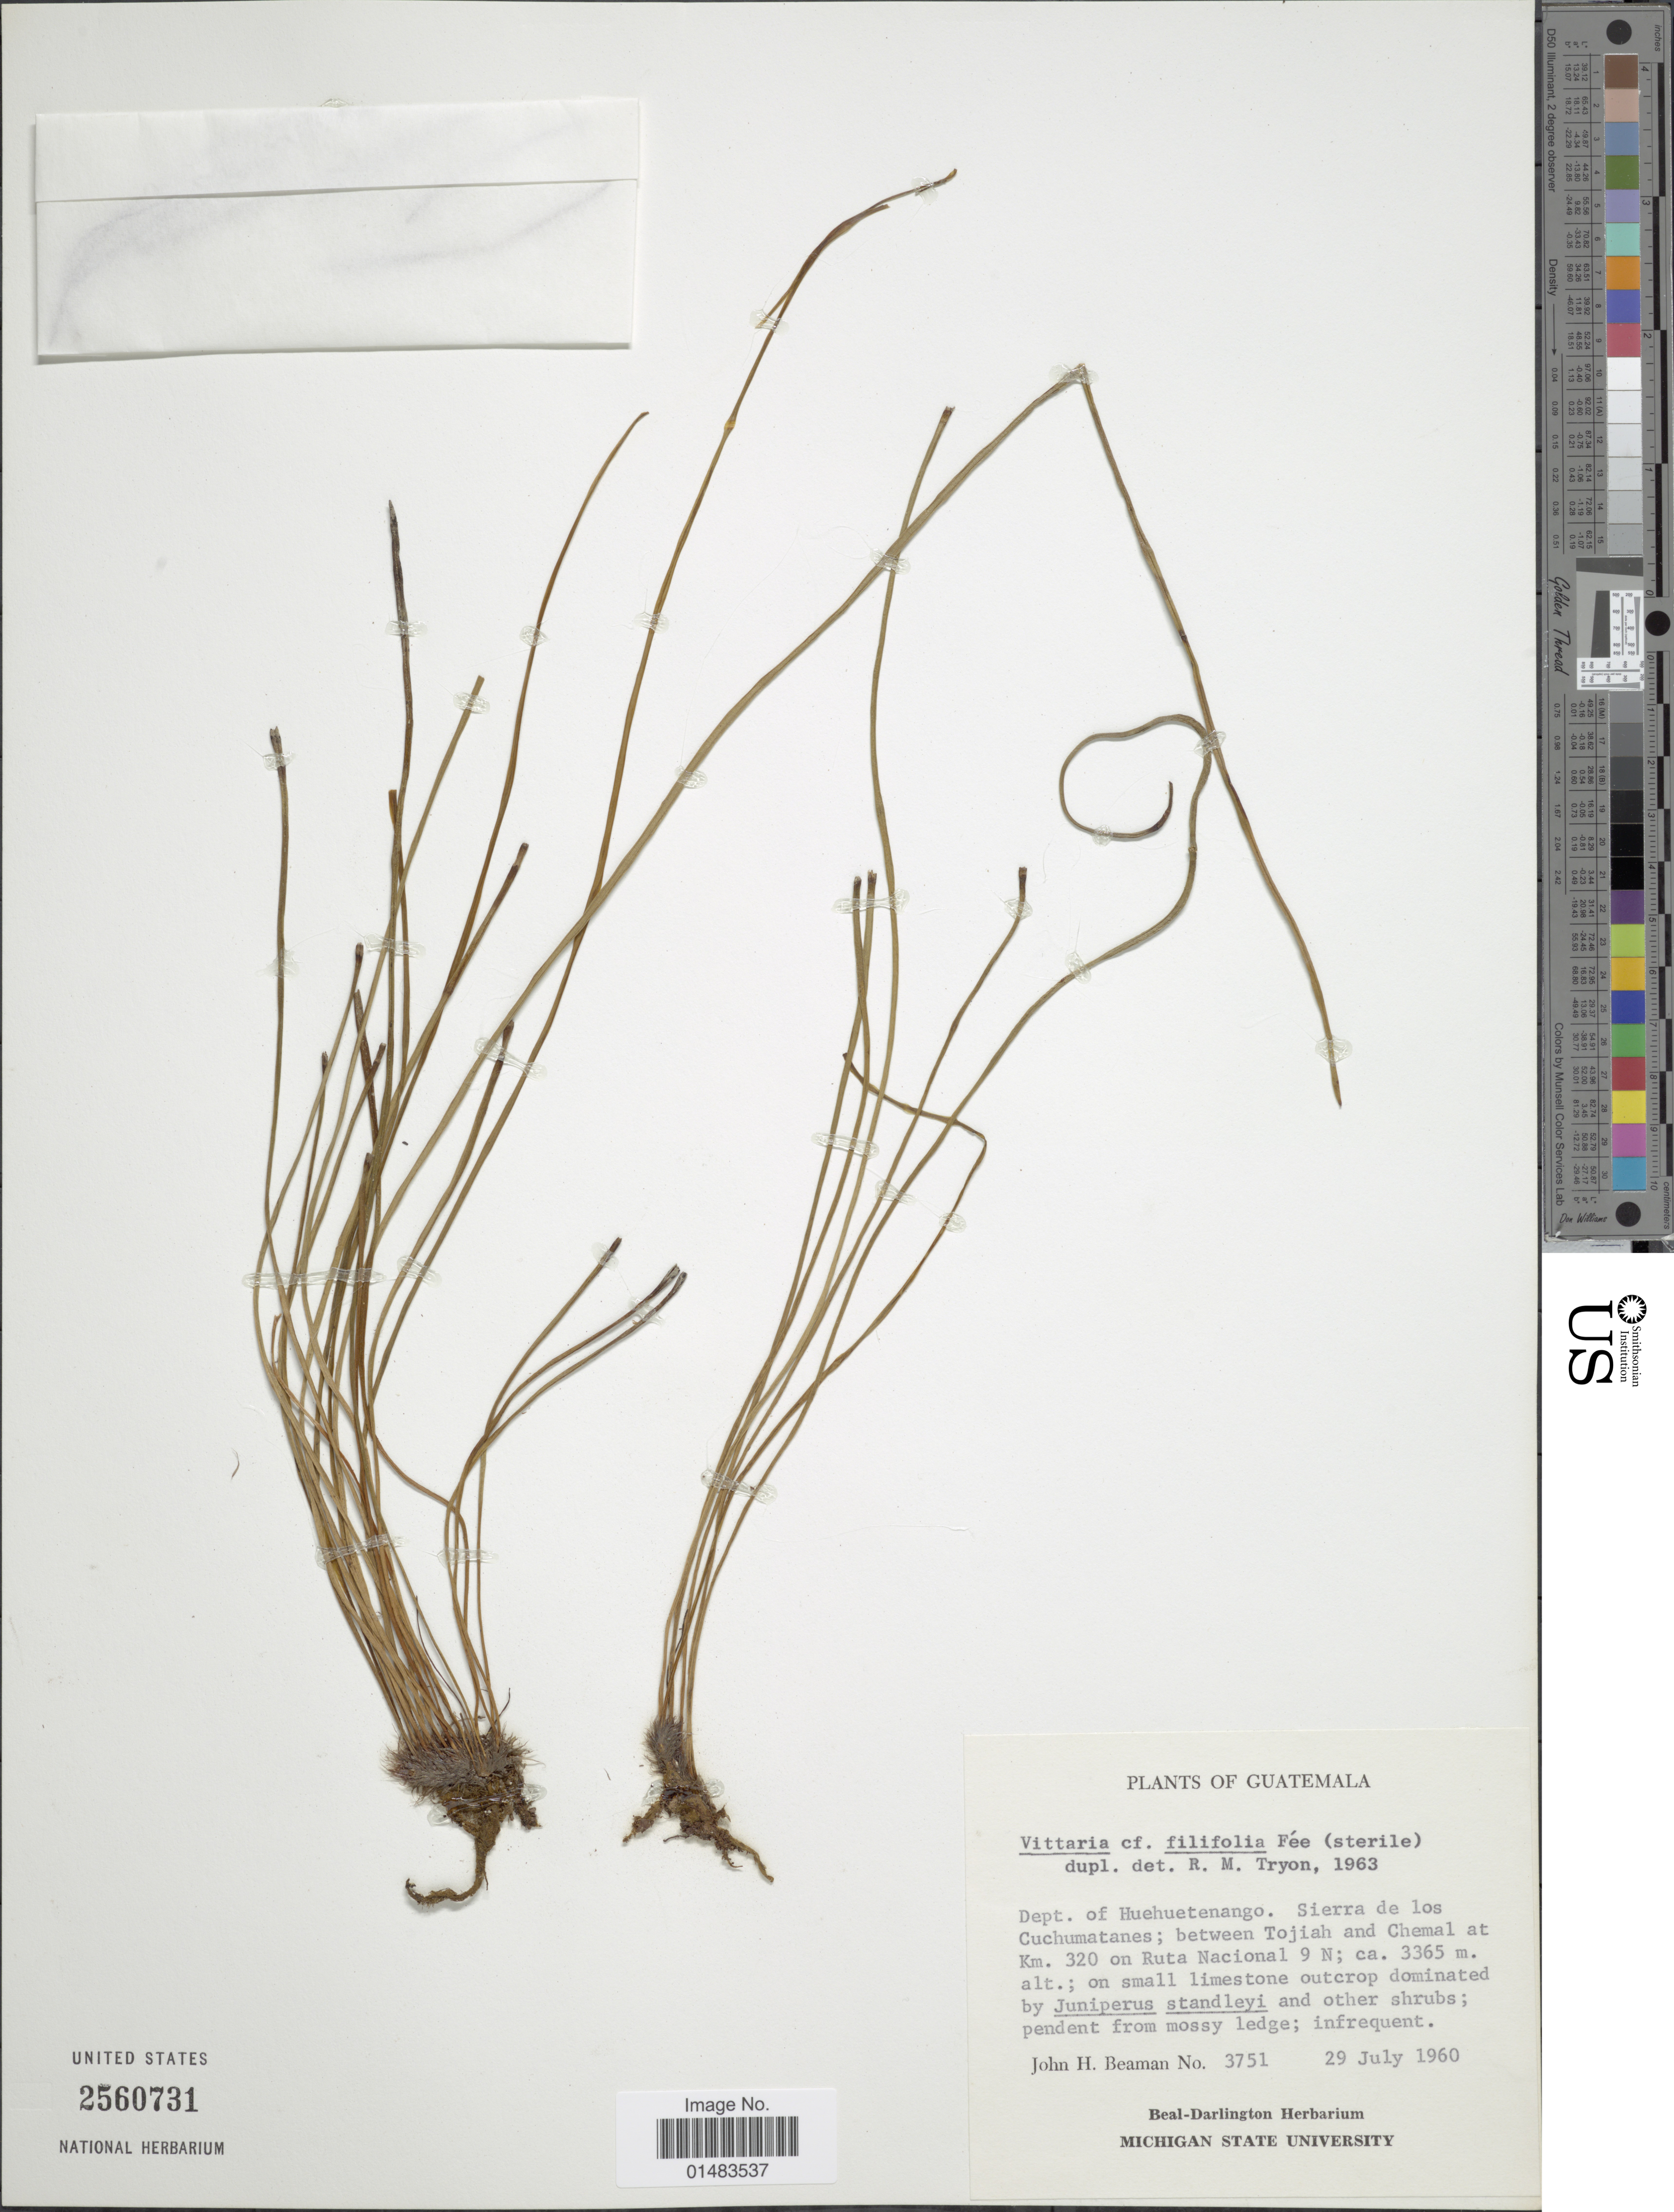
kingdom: Plantae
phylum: Tracheophyta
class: Polypodiopsida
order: Polypodiales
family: Pteridaceae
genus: Vittaria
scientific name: Vittaria graminifolia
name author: Kaulf.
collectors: J. H. Beaman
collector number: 3751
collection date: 1960-07-29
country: Guatemala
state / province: Huehuetenango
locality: Guatemala, Sierra de los Cuchamatanes; between Tojiah and Chemal at Km. 320 on Ruta Nacional 9 N; on small limestone outcrop dominated by Juniperus standleyi and other shrubs; pendent from mossy ledge; infrequent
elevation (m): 3365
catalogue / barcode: US 2560731